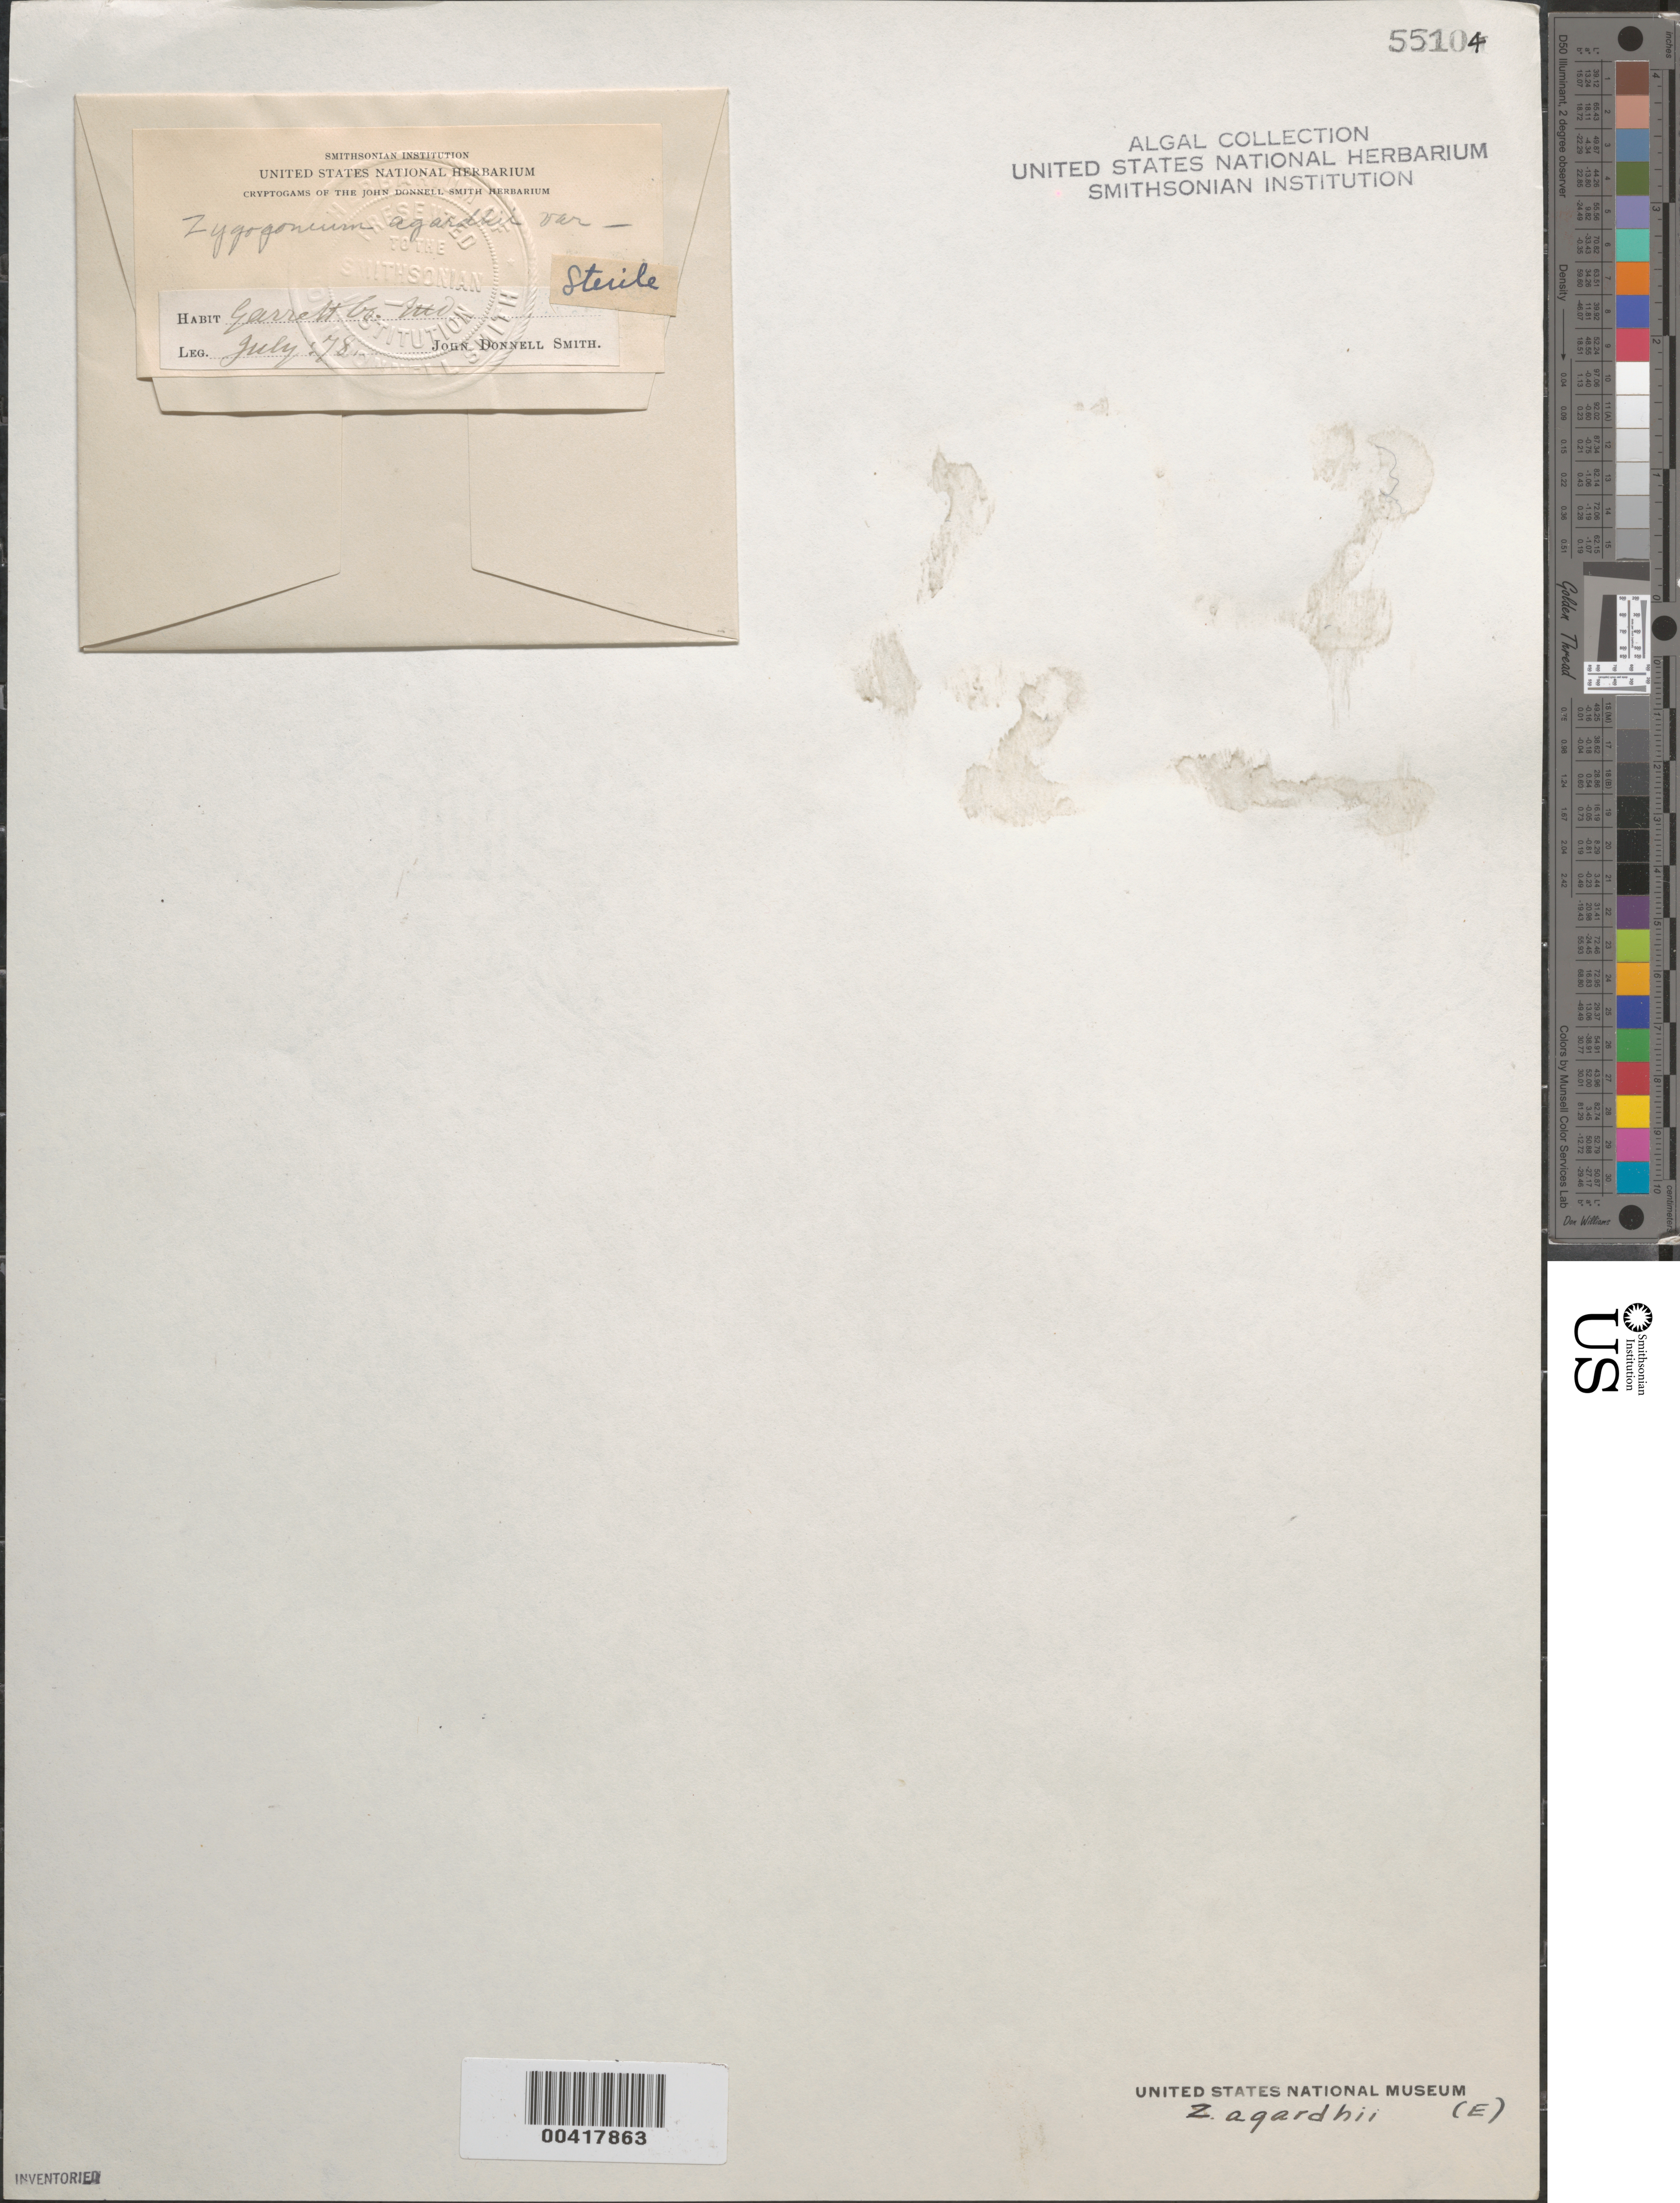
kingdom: Plantae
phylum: Charophyta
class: Zygnematophyceae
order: Zygnematales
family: Zygnemataceae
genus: Zygogonium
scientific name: Zygogonium agardhii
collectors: J. Donnell Smith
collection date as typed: Jul 1878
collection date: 1878-07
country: United States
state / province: Maryland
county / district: Garrett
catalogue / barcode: US 55104